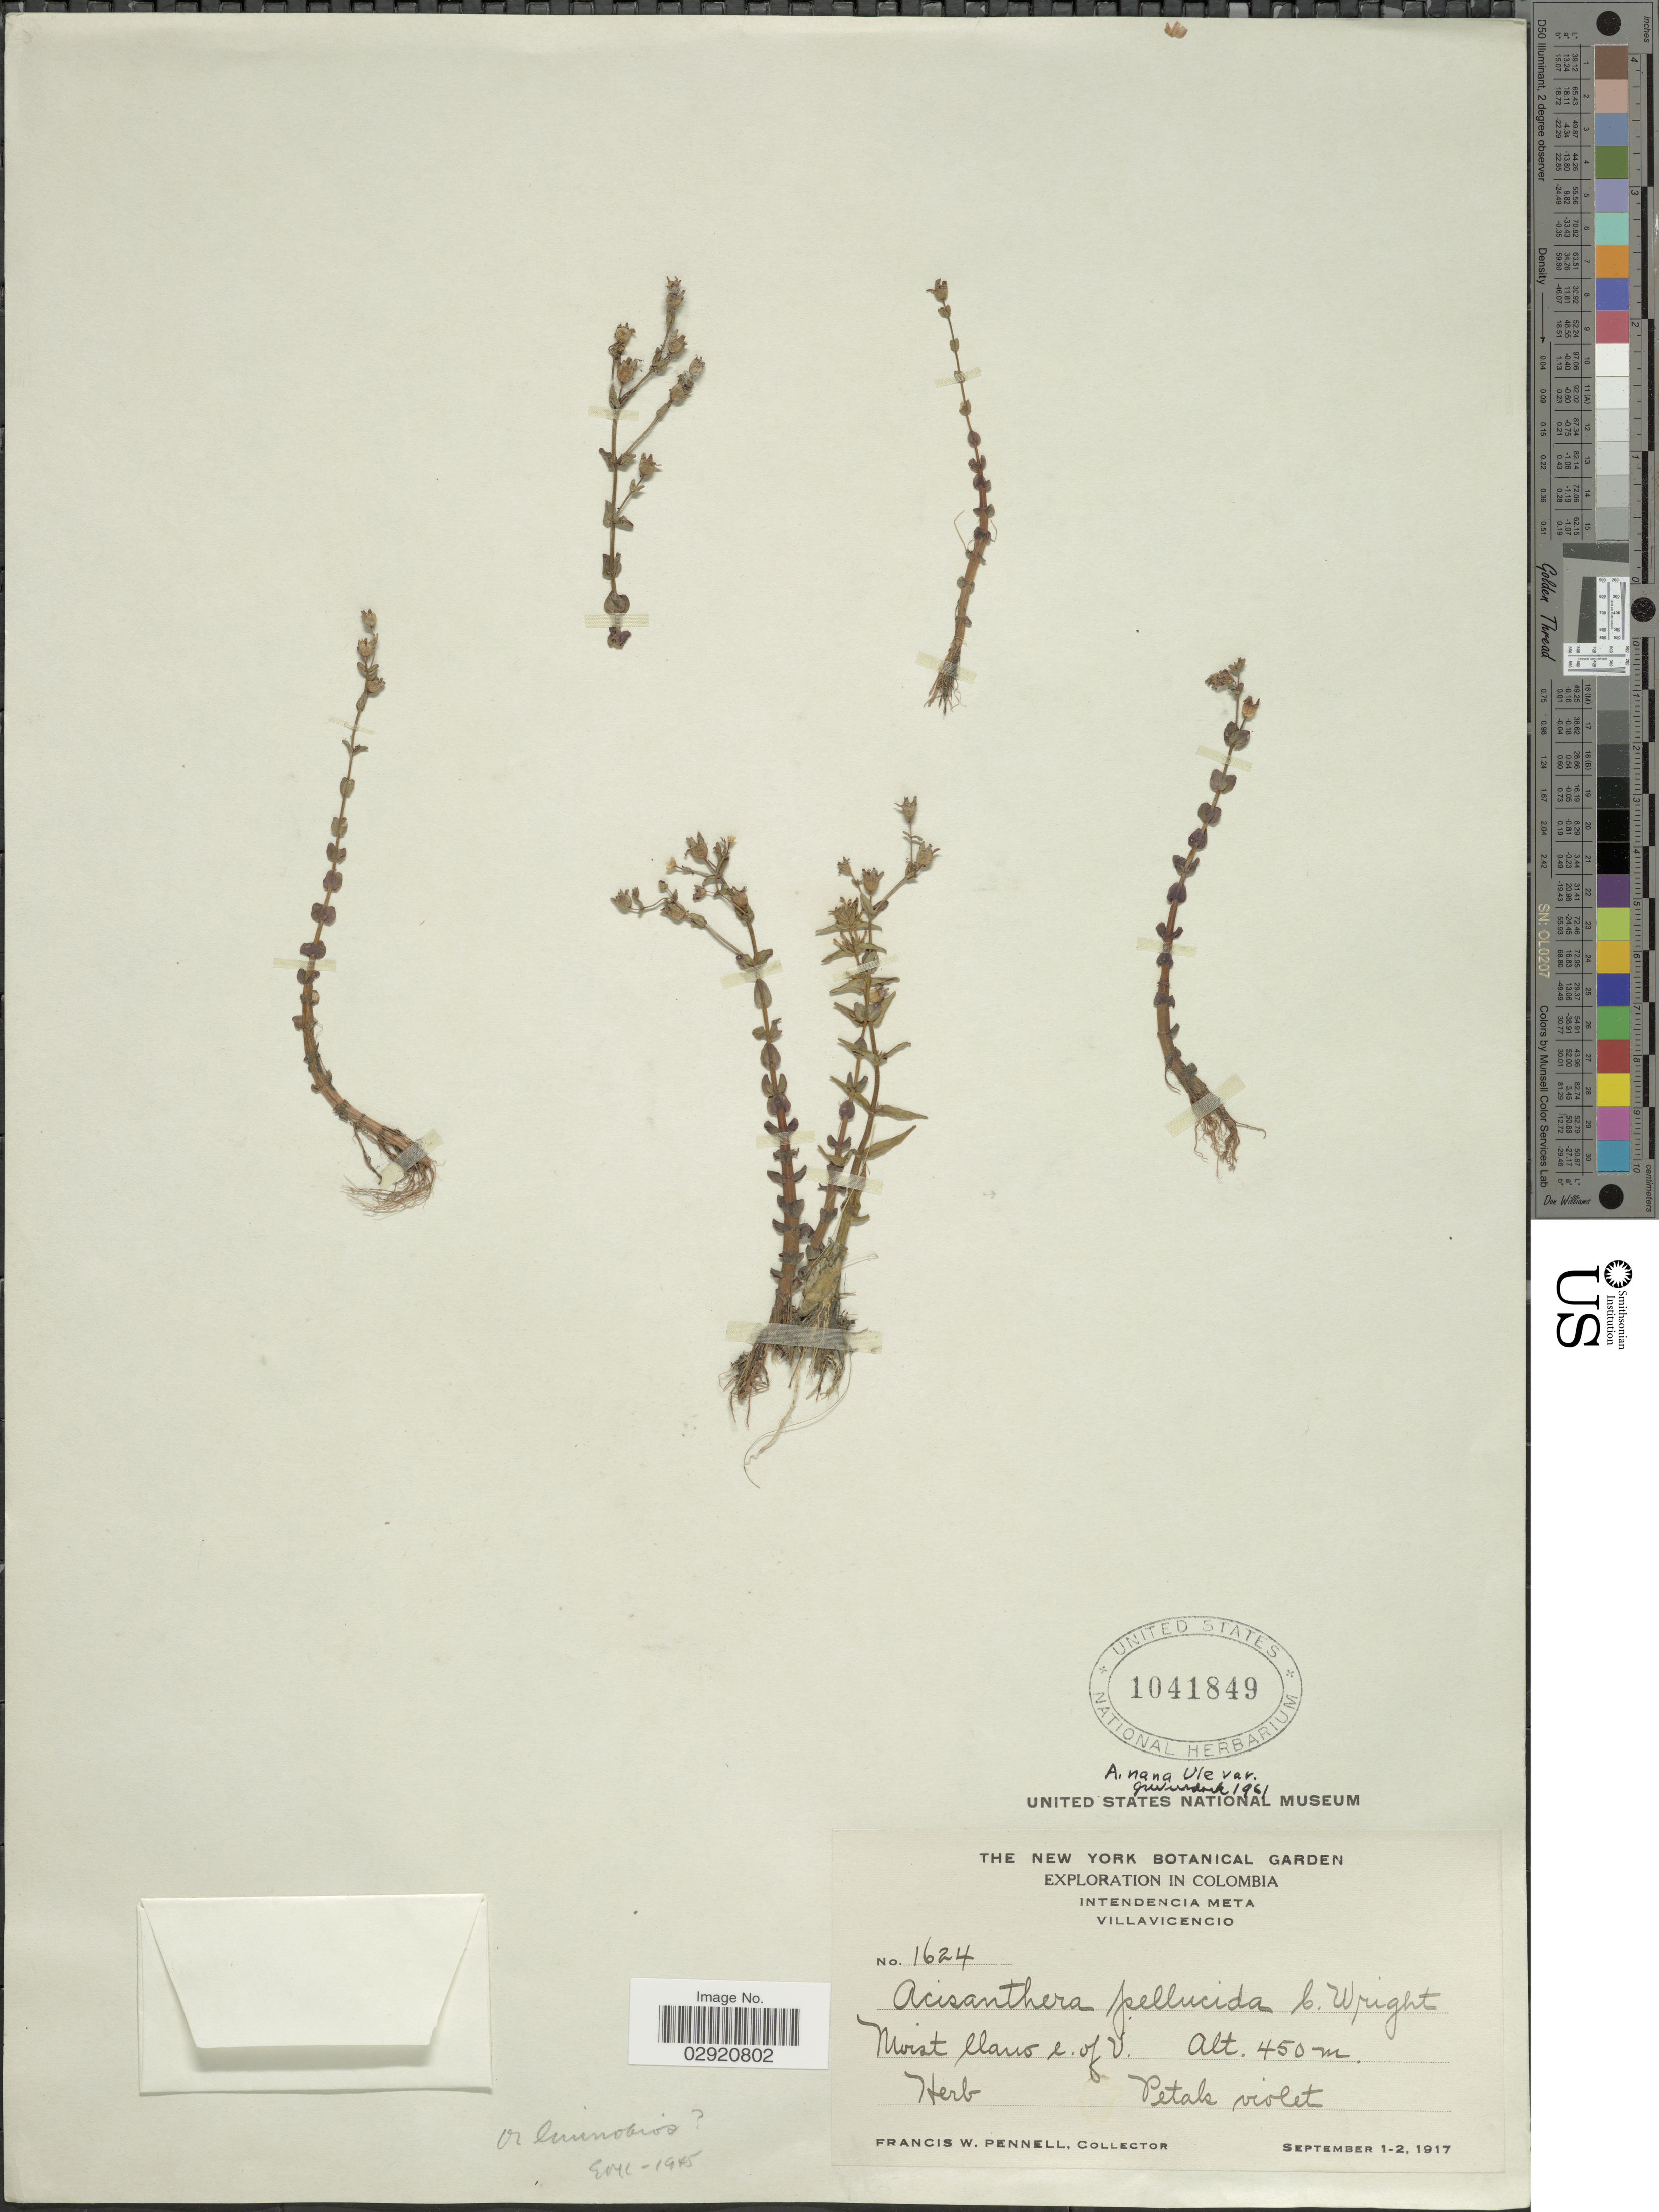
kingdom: Plantae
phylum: Tracheophyta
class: Magnoliopsida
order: Myrtales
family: Melastomataceae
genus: Noterophila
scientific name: Noterophila nana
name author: (Ule) Kriebel & M.J. Rocha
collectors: F. W. Pennell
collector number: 1624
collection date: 1917-09-01/1917-09-02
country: Colombia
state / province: Meta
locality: Intendencia Meta. Villavicencio. Llano e. of V.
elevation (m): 450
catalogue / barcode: US 1041849